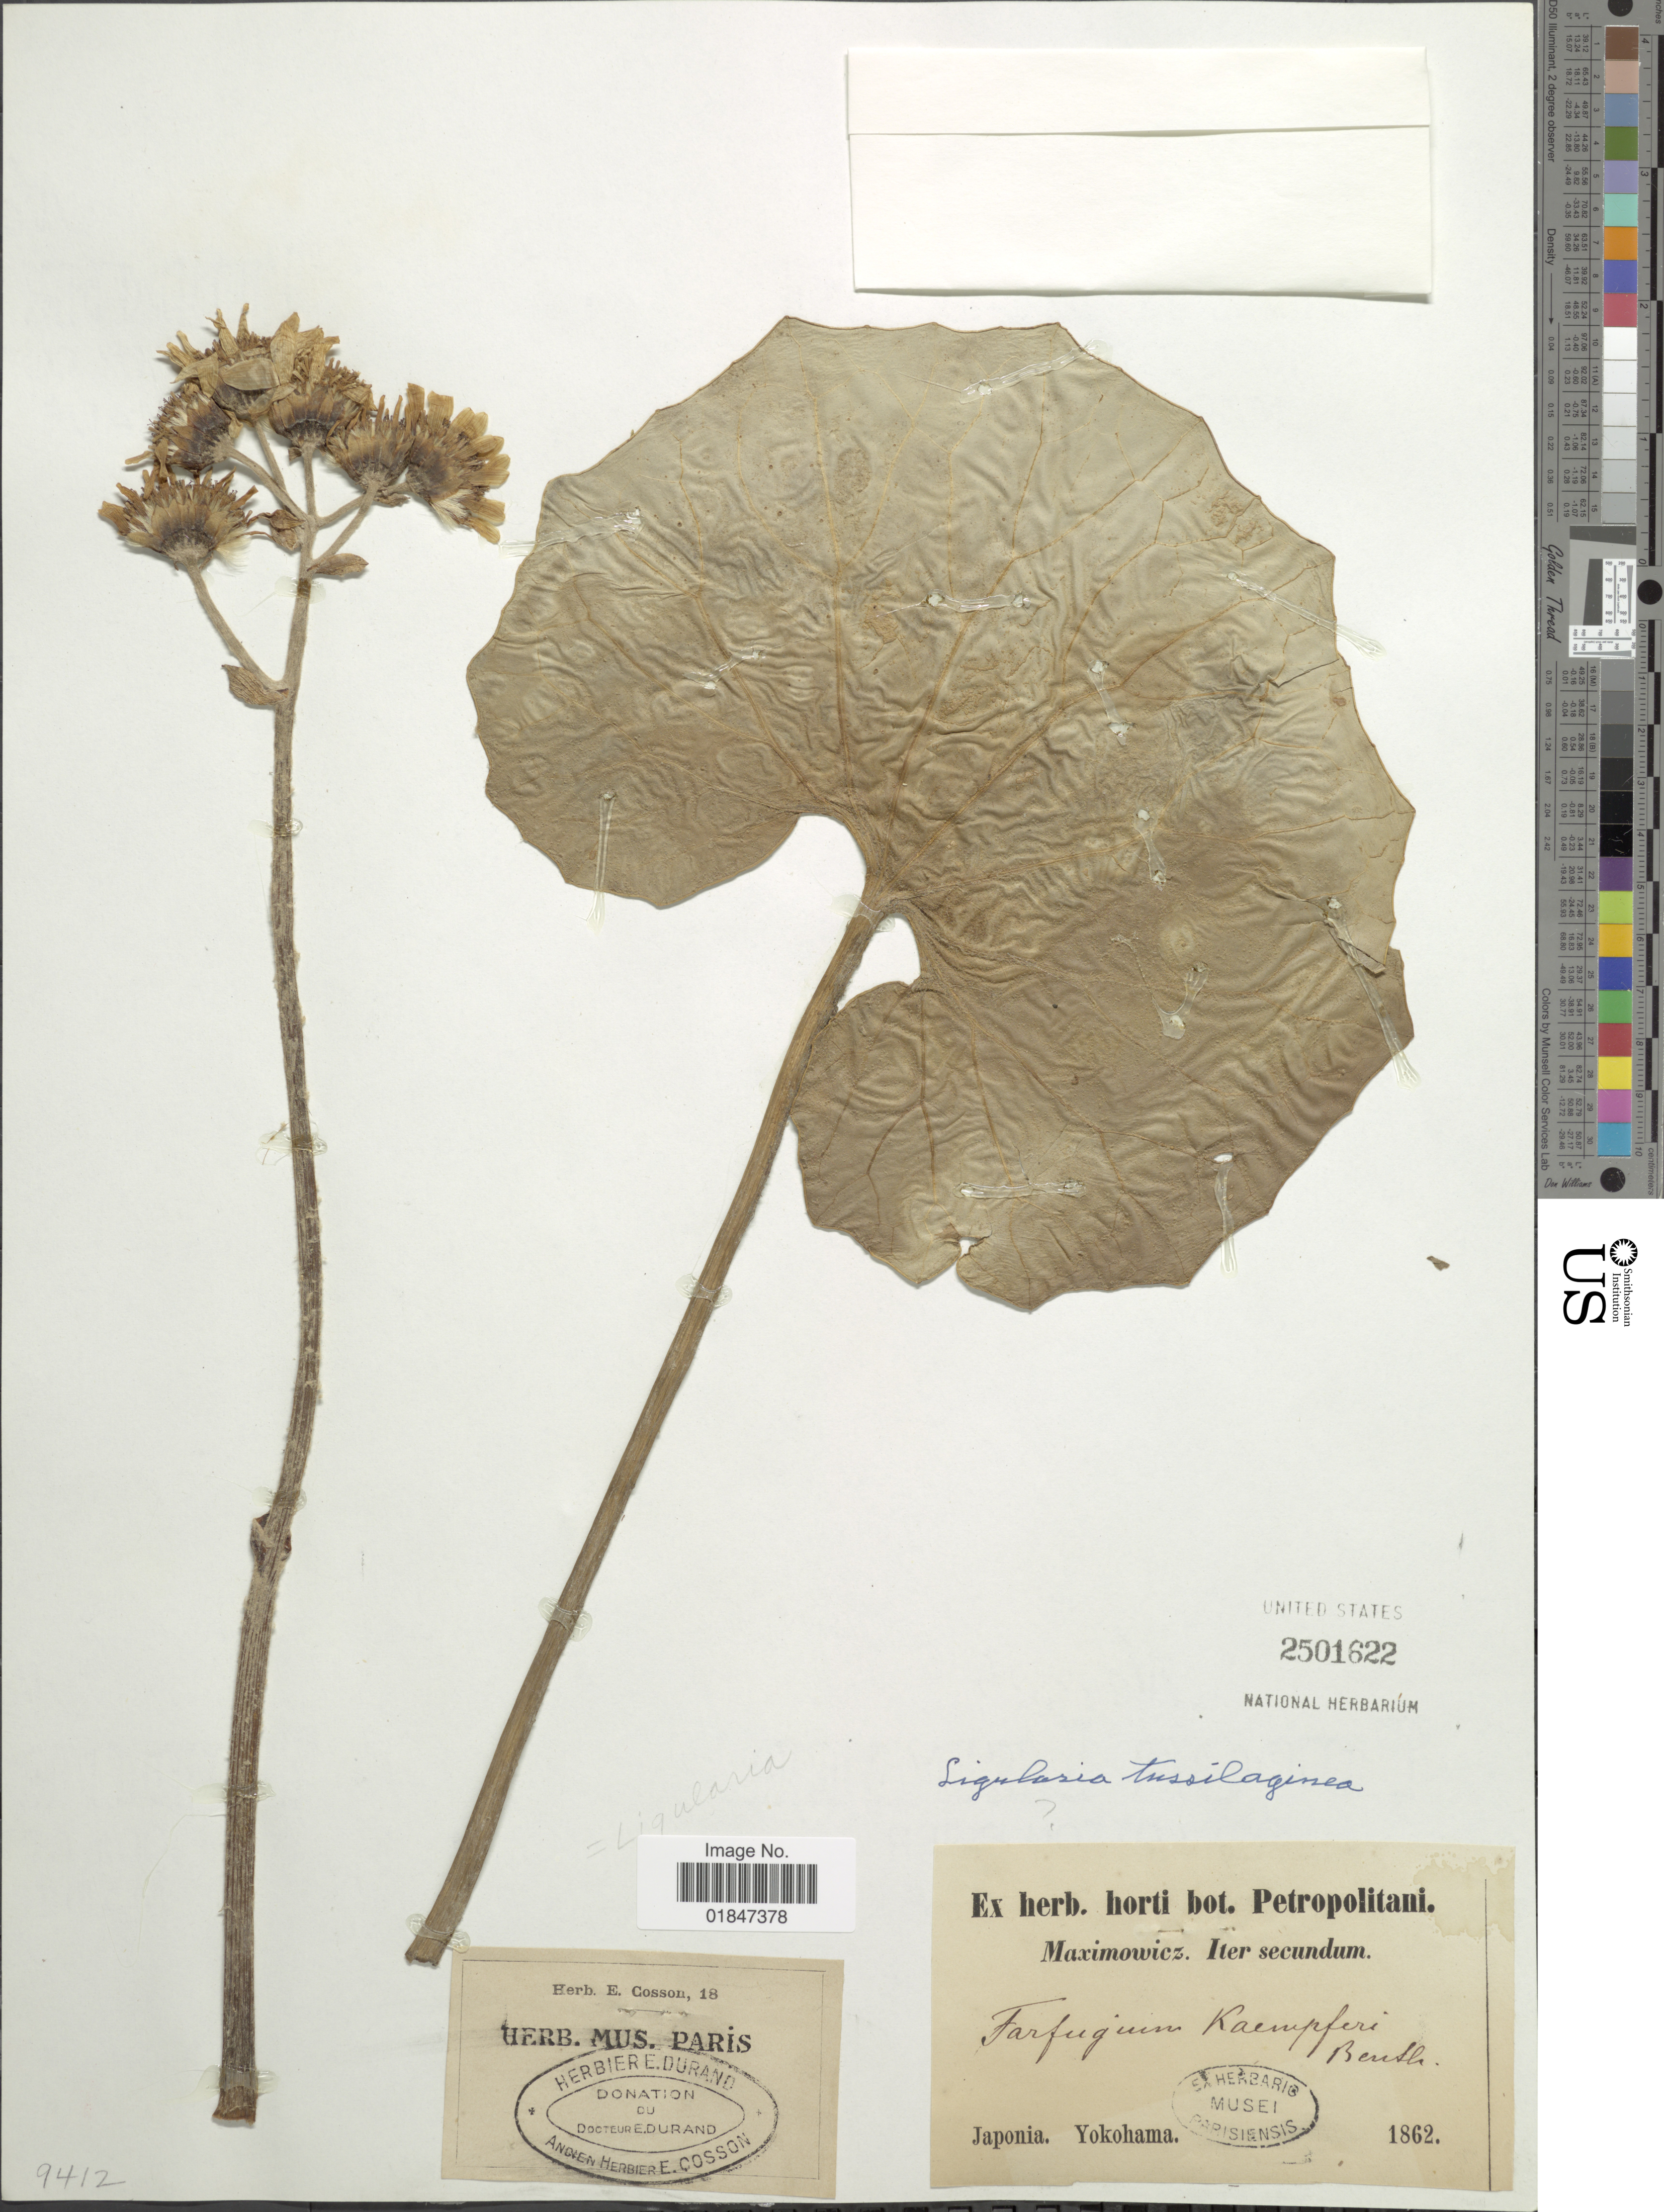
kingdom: Plantae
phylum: Tracheophyta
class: Magnoliopsida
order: Asterales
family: Asteraceae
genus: Farfugium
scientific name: Farfugium japonicum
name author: (L.) Kitam.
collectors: Maximowicz, --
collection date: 1862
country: Japan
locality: Yokohama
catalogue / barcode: US 2501622